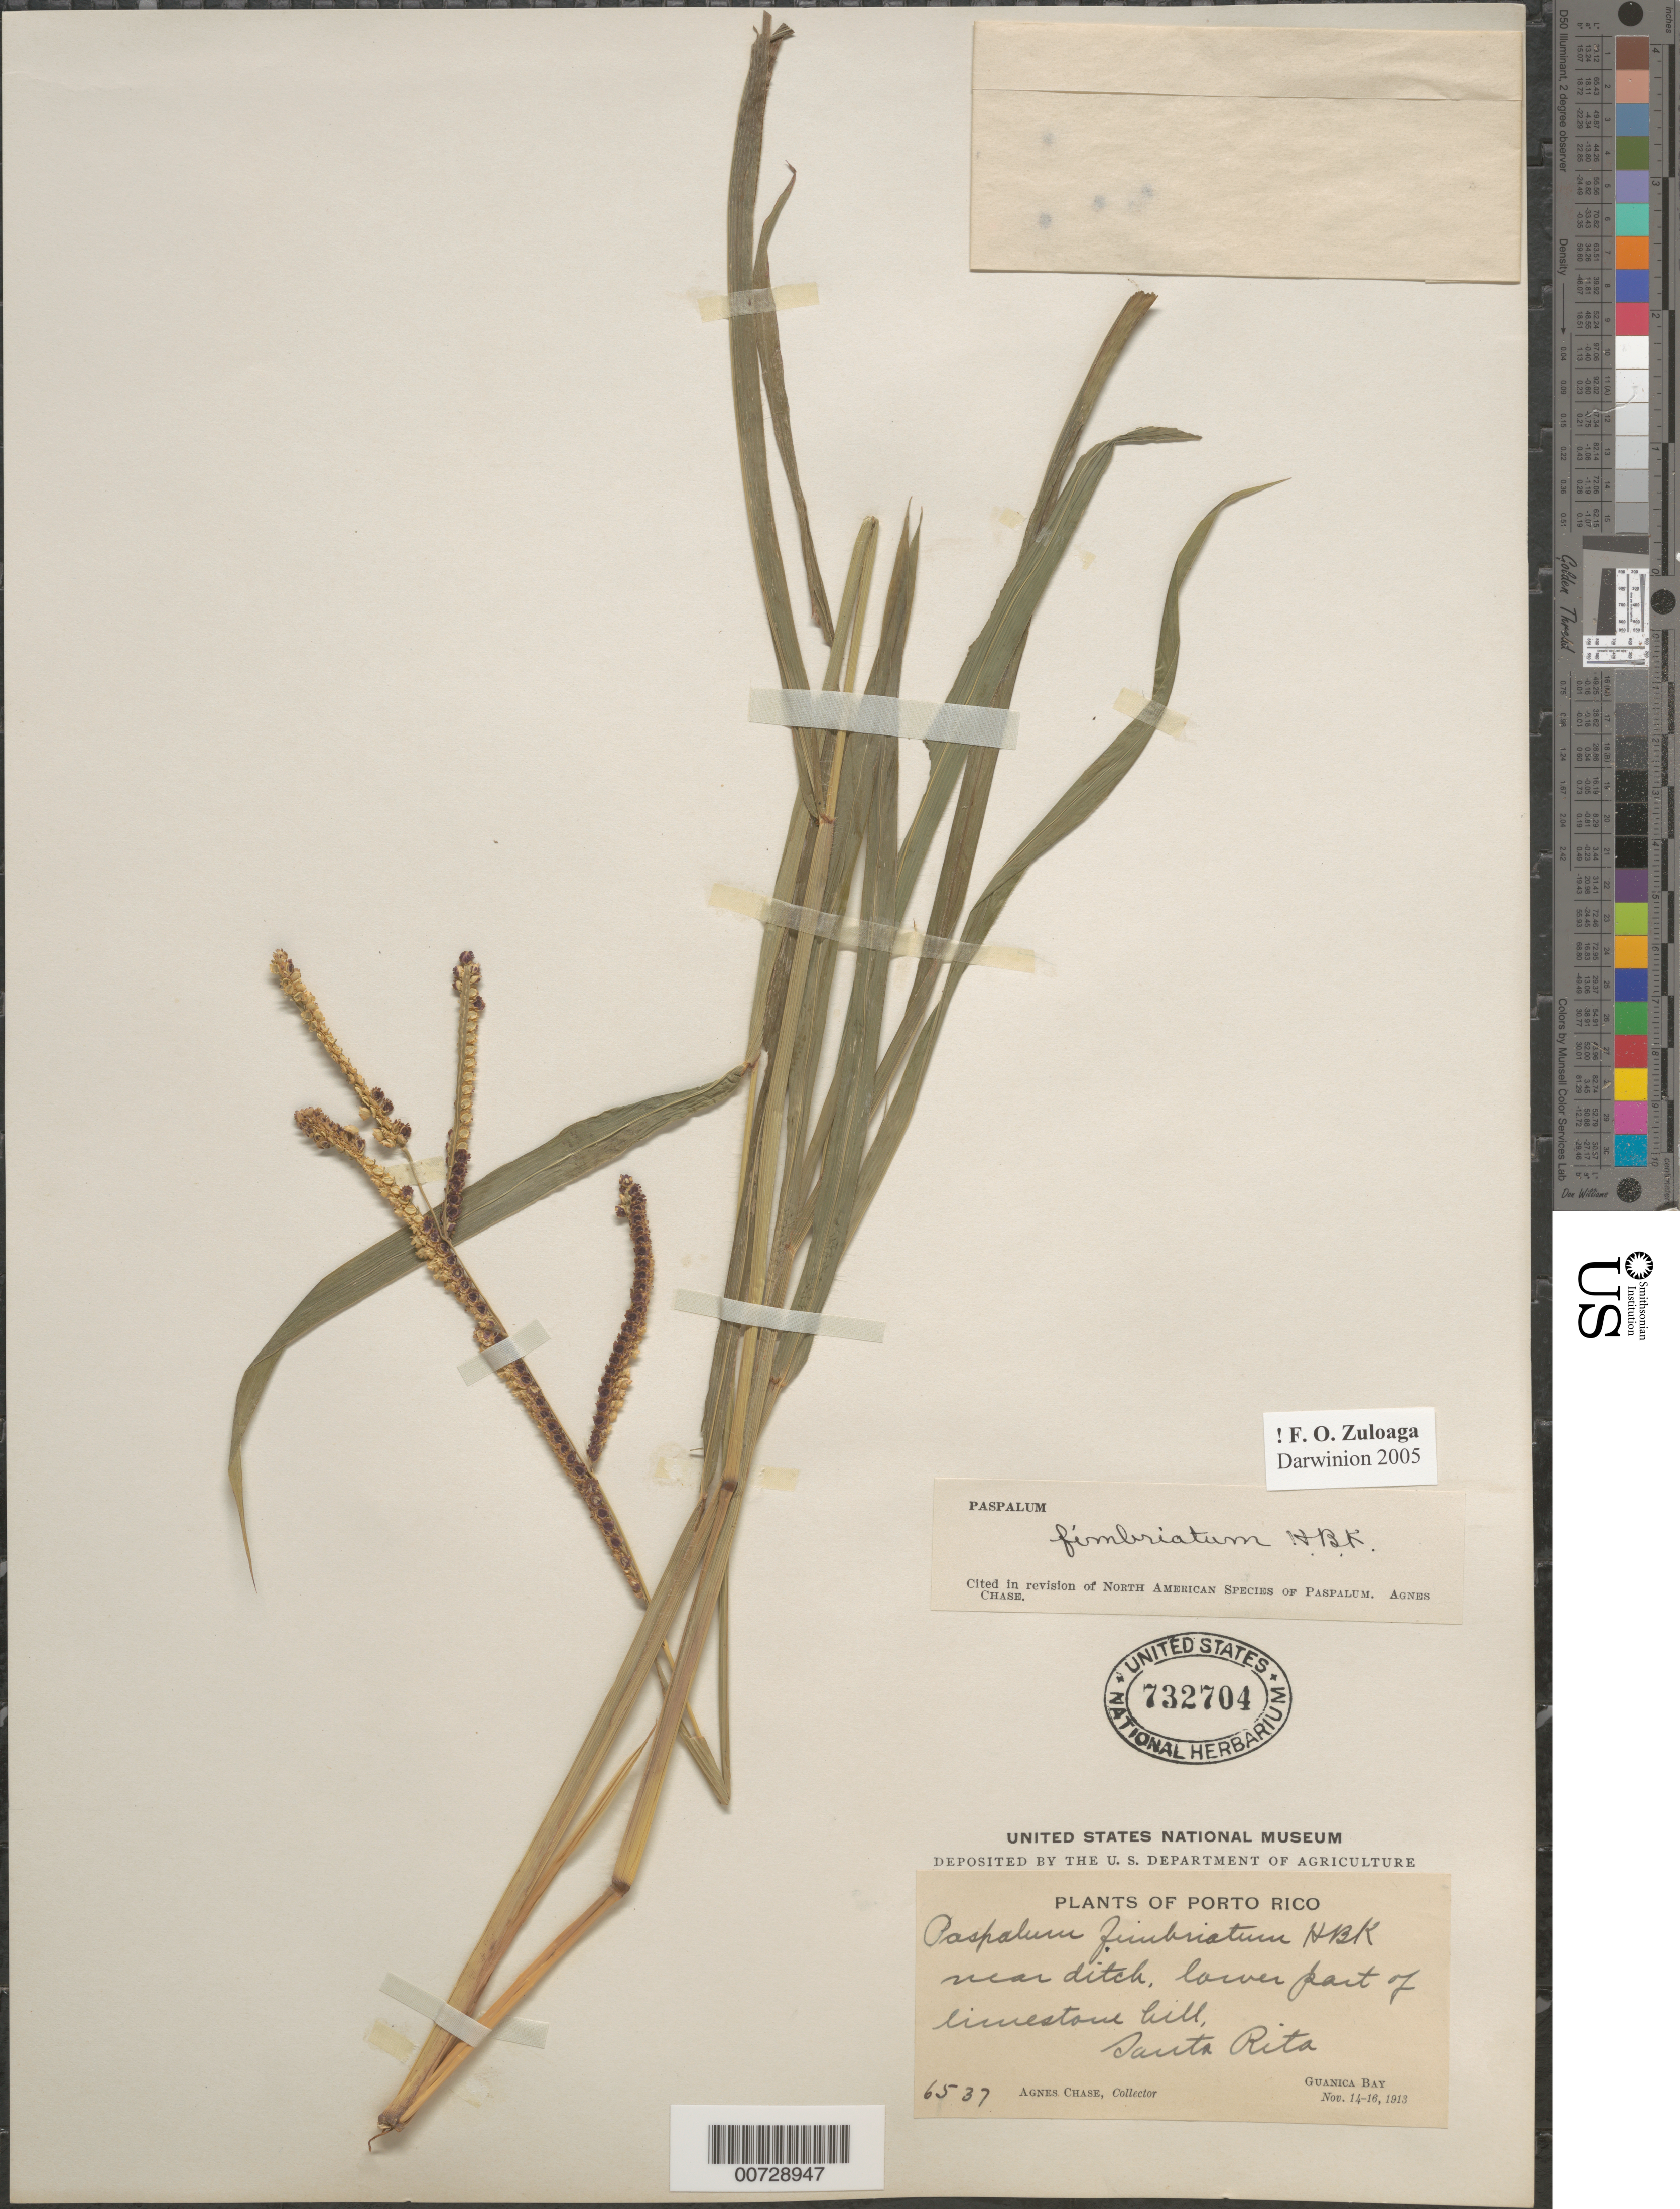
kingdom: Plantae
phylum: Tracheophyta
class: Liliopsida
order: Poales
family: Poaceae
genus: Paspalum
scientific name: Paspalum fimbriatum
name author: Kunth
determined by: Chase, [M.] Agnes, (US)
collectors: A. Chase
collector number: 6537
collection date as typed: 14 Nov 1913 to 16 Nov 1913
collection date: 1913-11-14/1913-11-16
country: Puerto Rico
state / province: Guánica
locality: Santa Rita, Guanica Bay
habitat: Near ditch, lower part of limestone hill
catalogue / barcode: US 732704